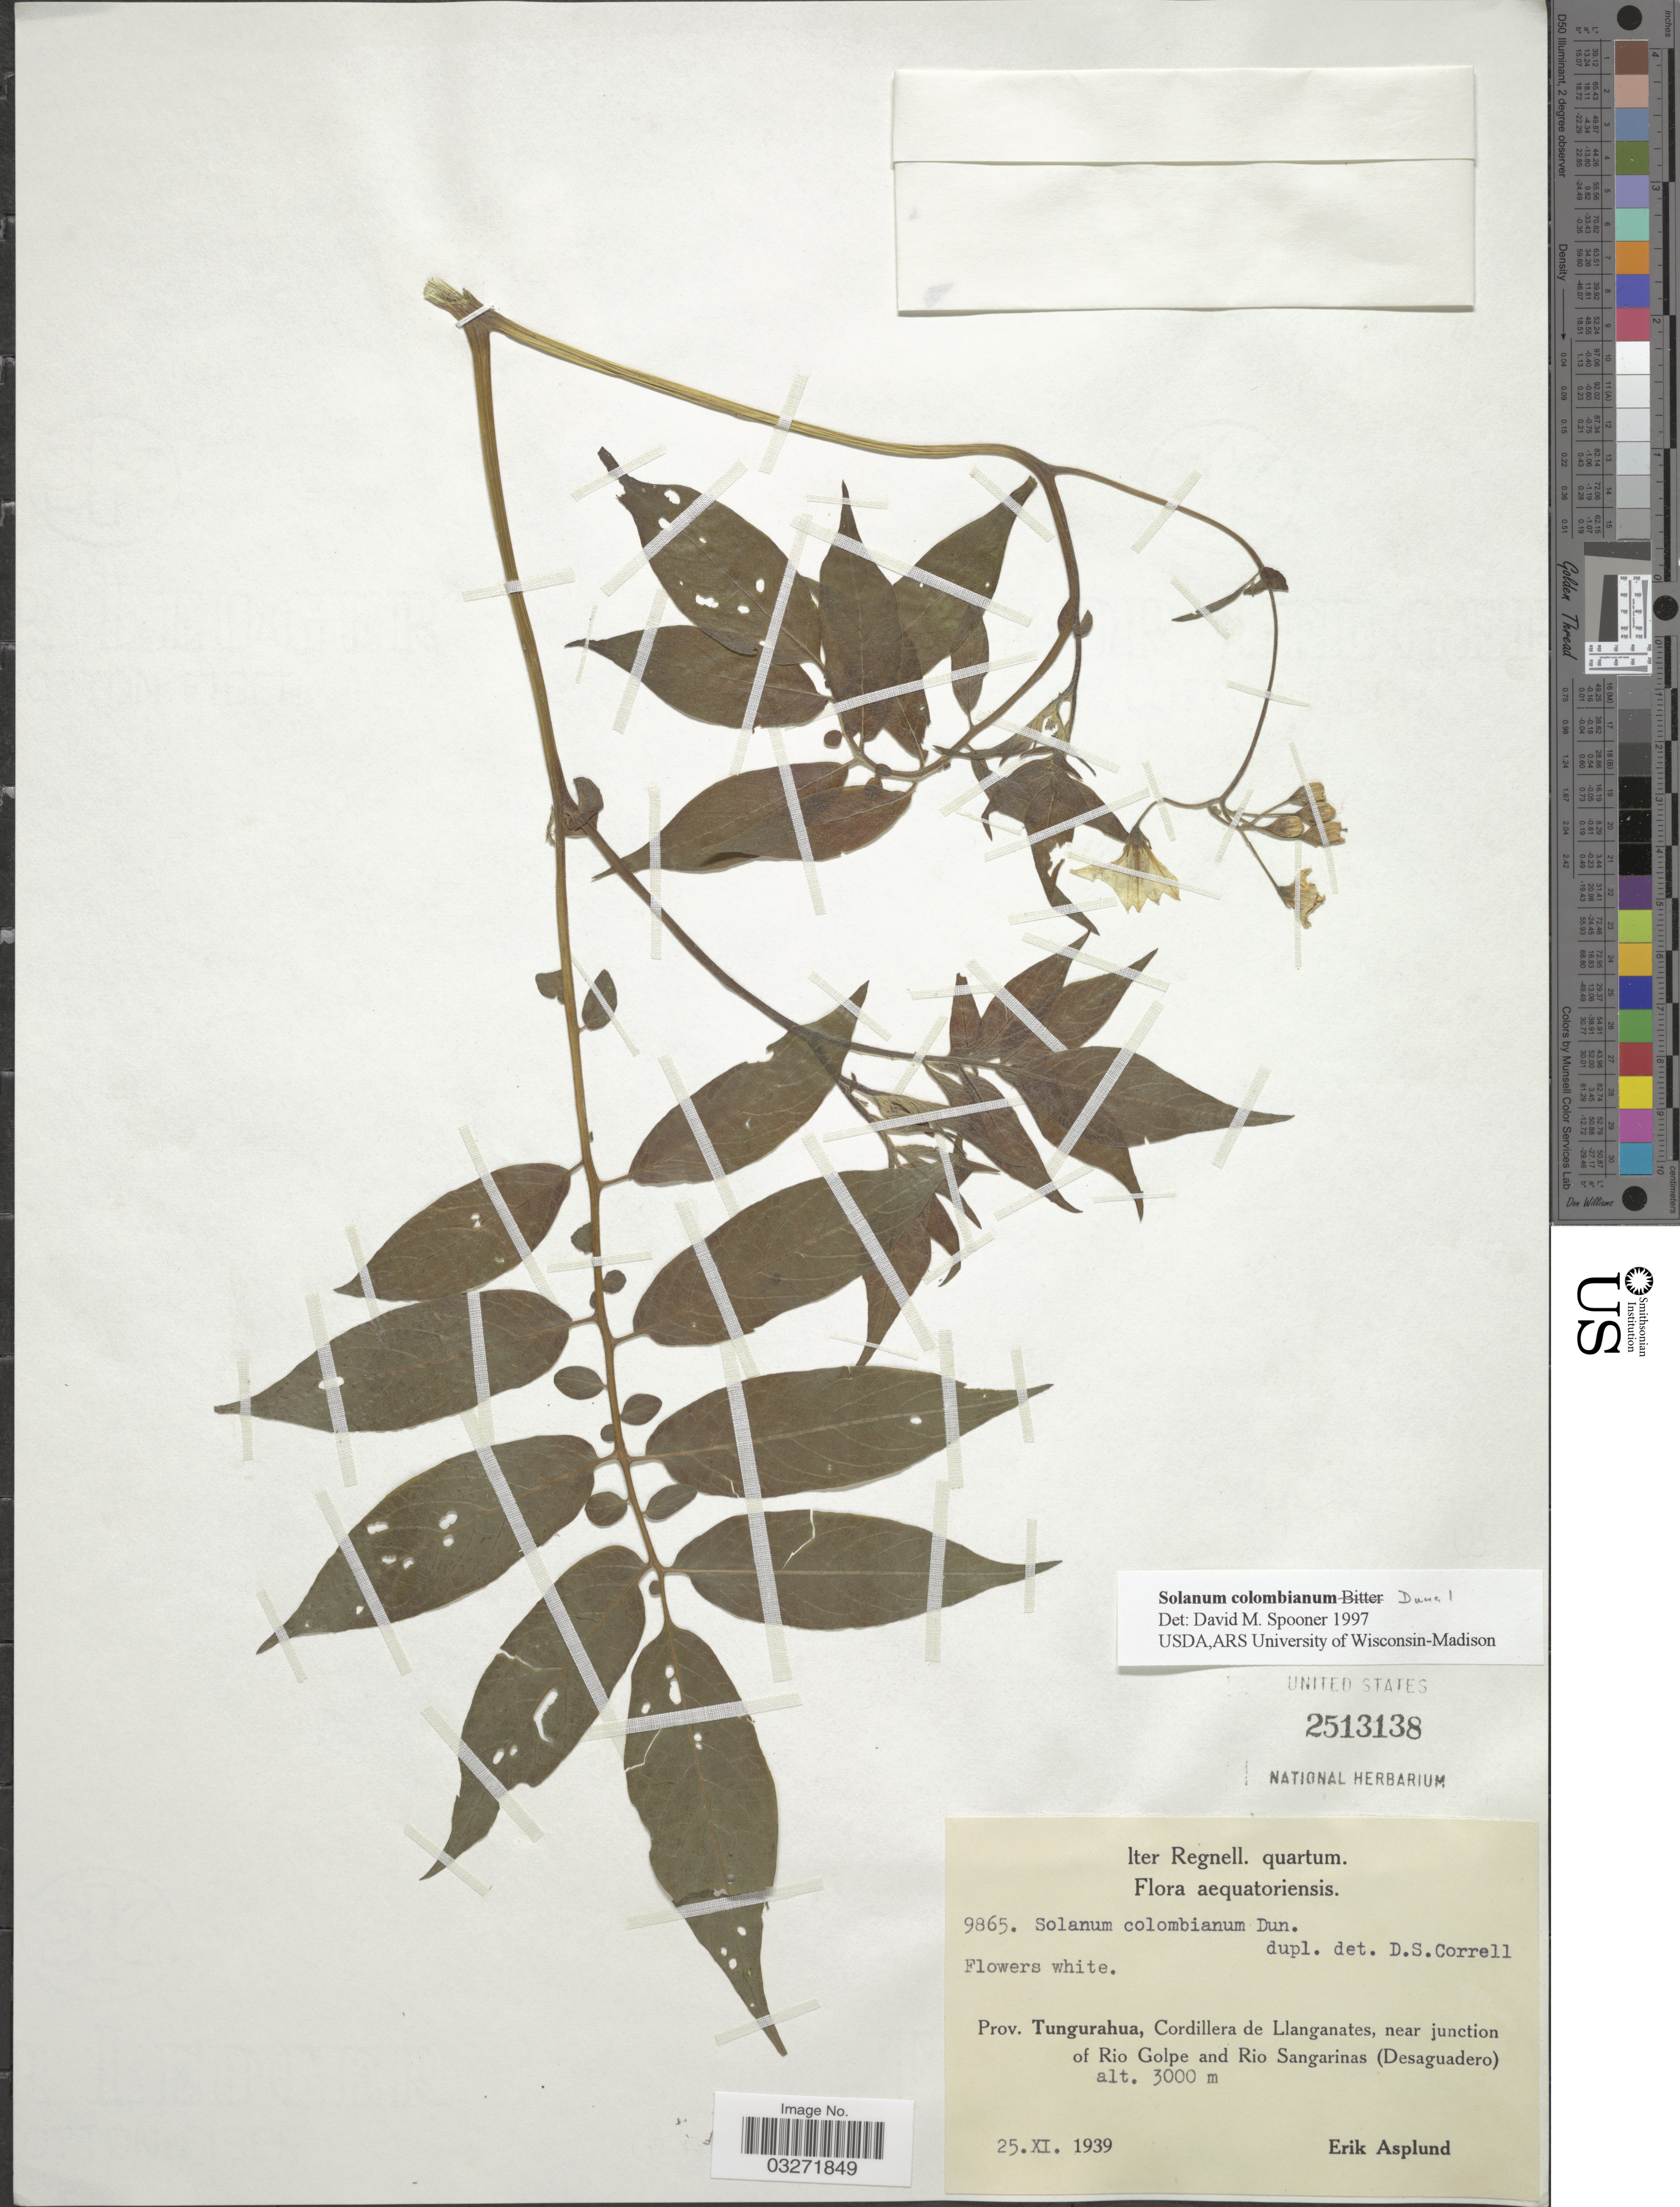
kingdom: Plantae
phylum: Tracheophyta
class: Magnoliopsida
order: Solanales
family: Solanaceae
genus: Solanum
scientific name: Solanum colombianum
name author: Dunal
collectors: E. Asplund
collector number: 9865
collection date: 1939-11-25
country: Ecuador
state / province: Tungurahua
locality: Cordillera de Llanganates, near junction of Rio Golpe and Rio Sangarinas (Desaguadero).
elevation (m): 3000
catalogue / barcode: US 2513138